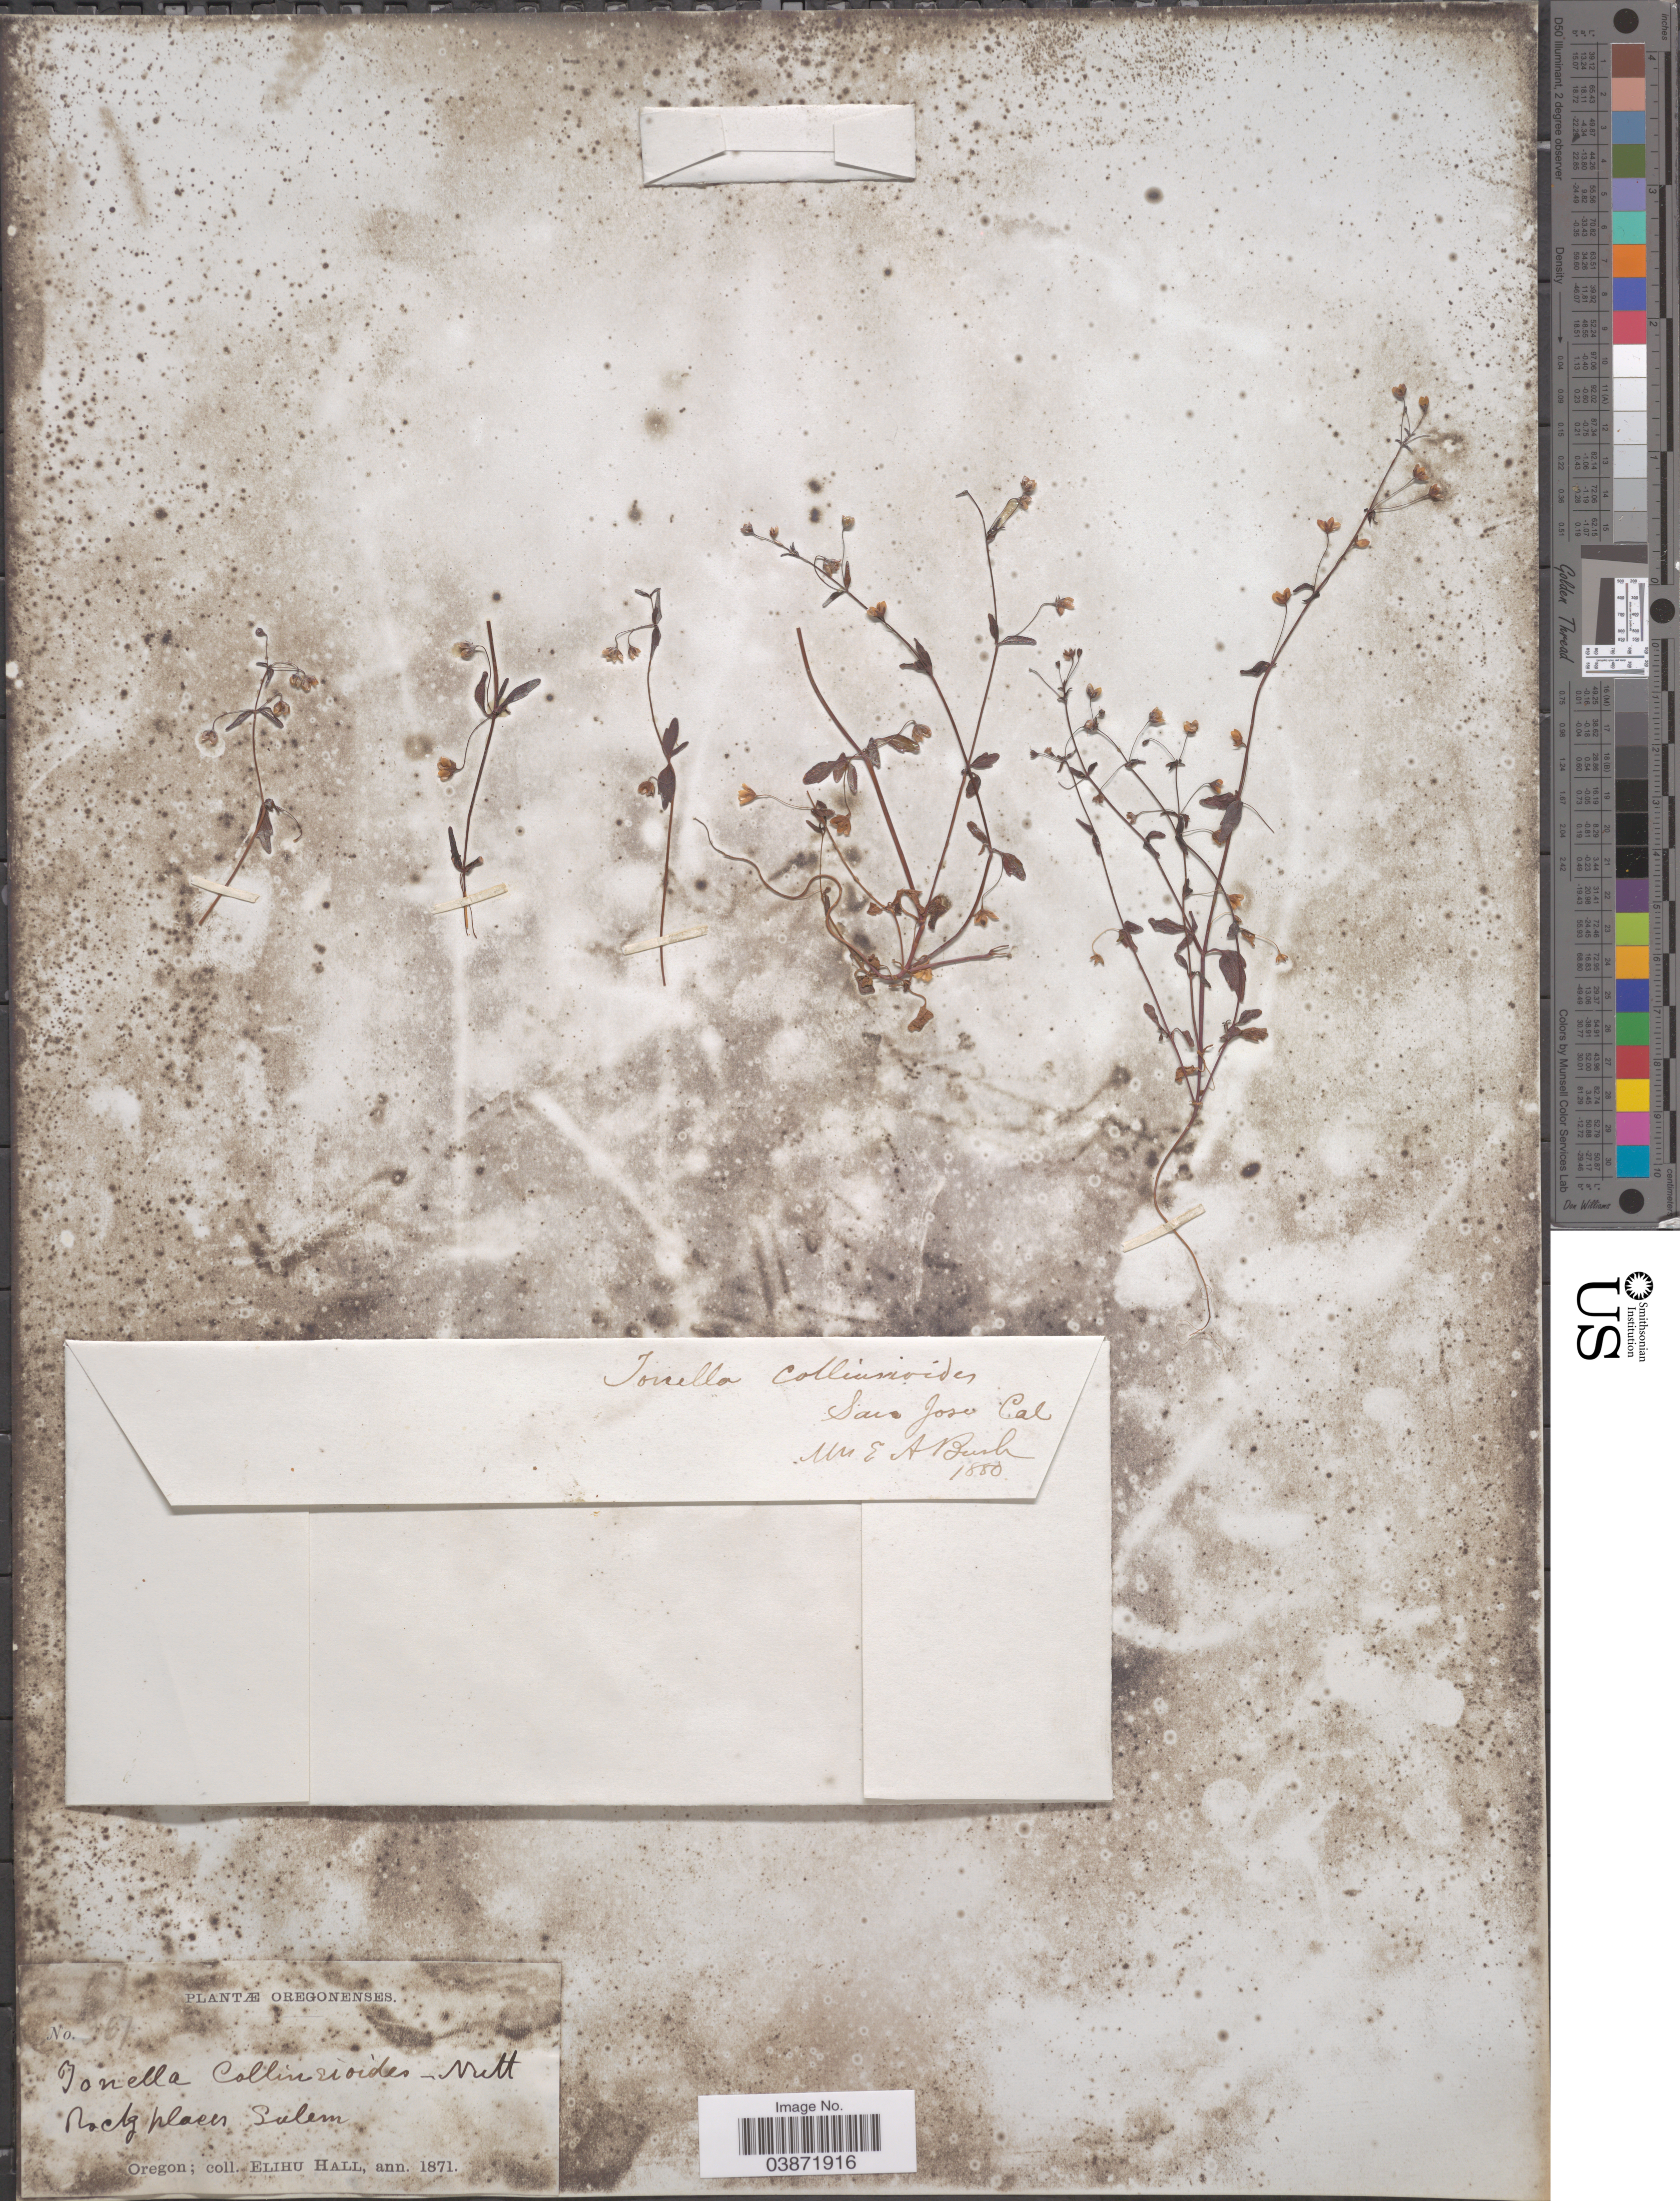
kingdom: Plantae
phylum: Tracheophyta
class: Magnoliopsida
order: Lamiales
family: Plantaginaceae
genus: Tonella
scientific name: Tonella collinsioides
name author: Nutt. ex A. Gray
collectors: E. Hall & E. Bush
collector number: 567*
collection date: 1871/1880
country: United States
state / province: Oregon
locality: Oregonenses. Salem. San Jose Cal.